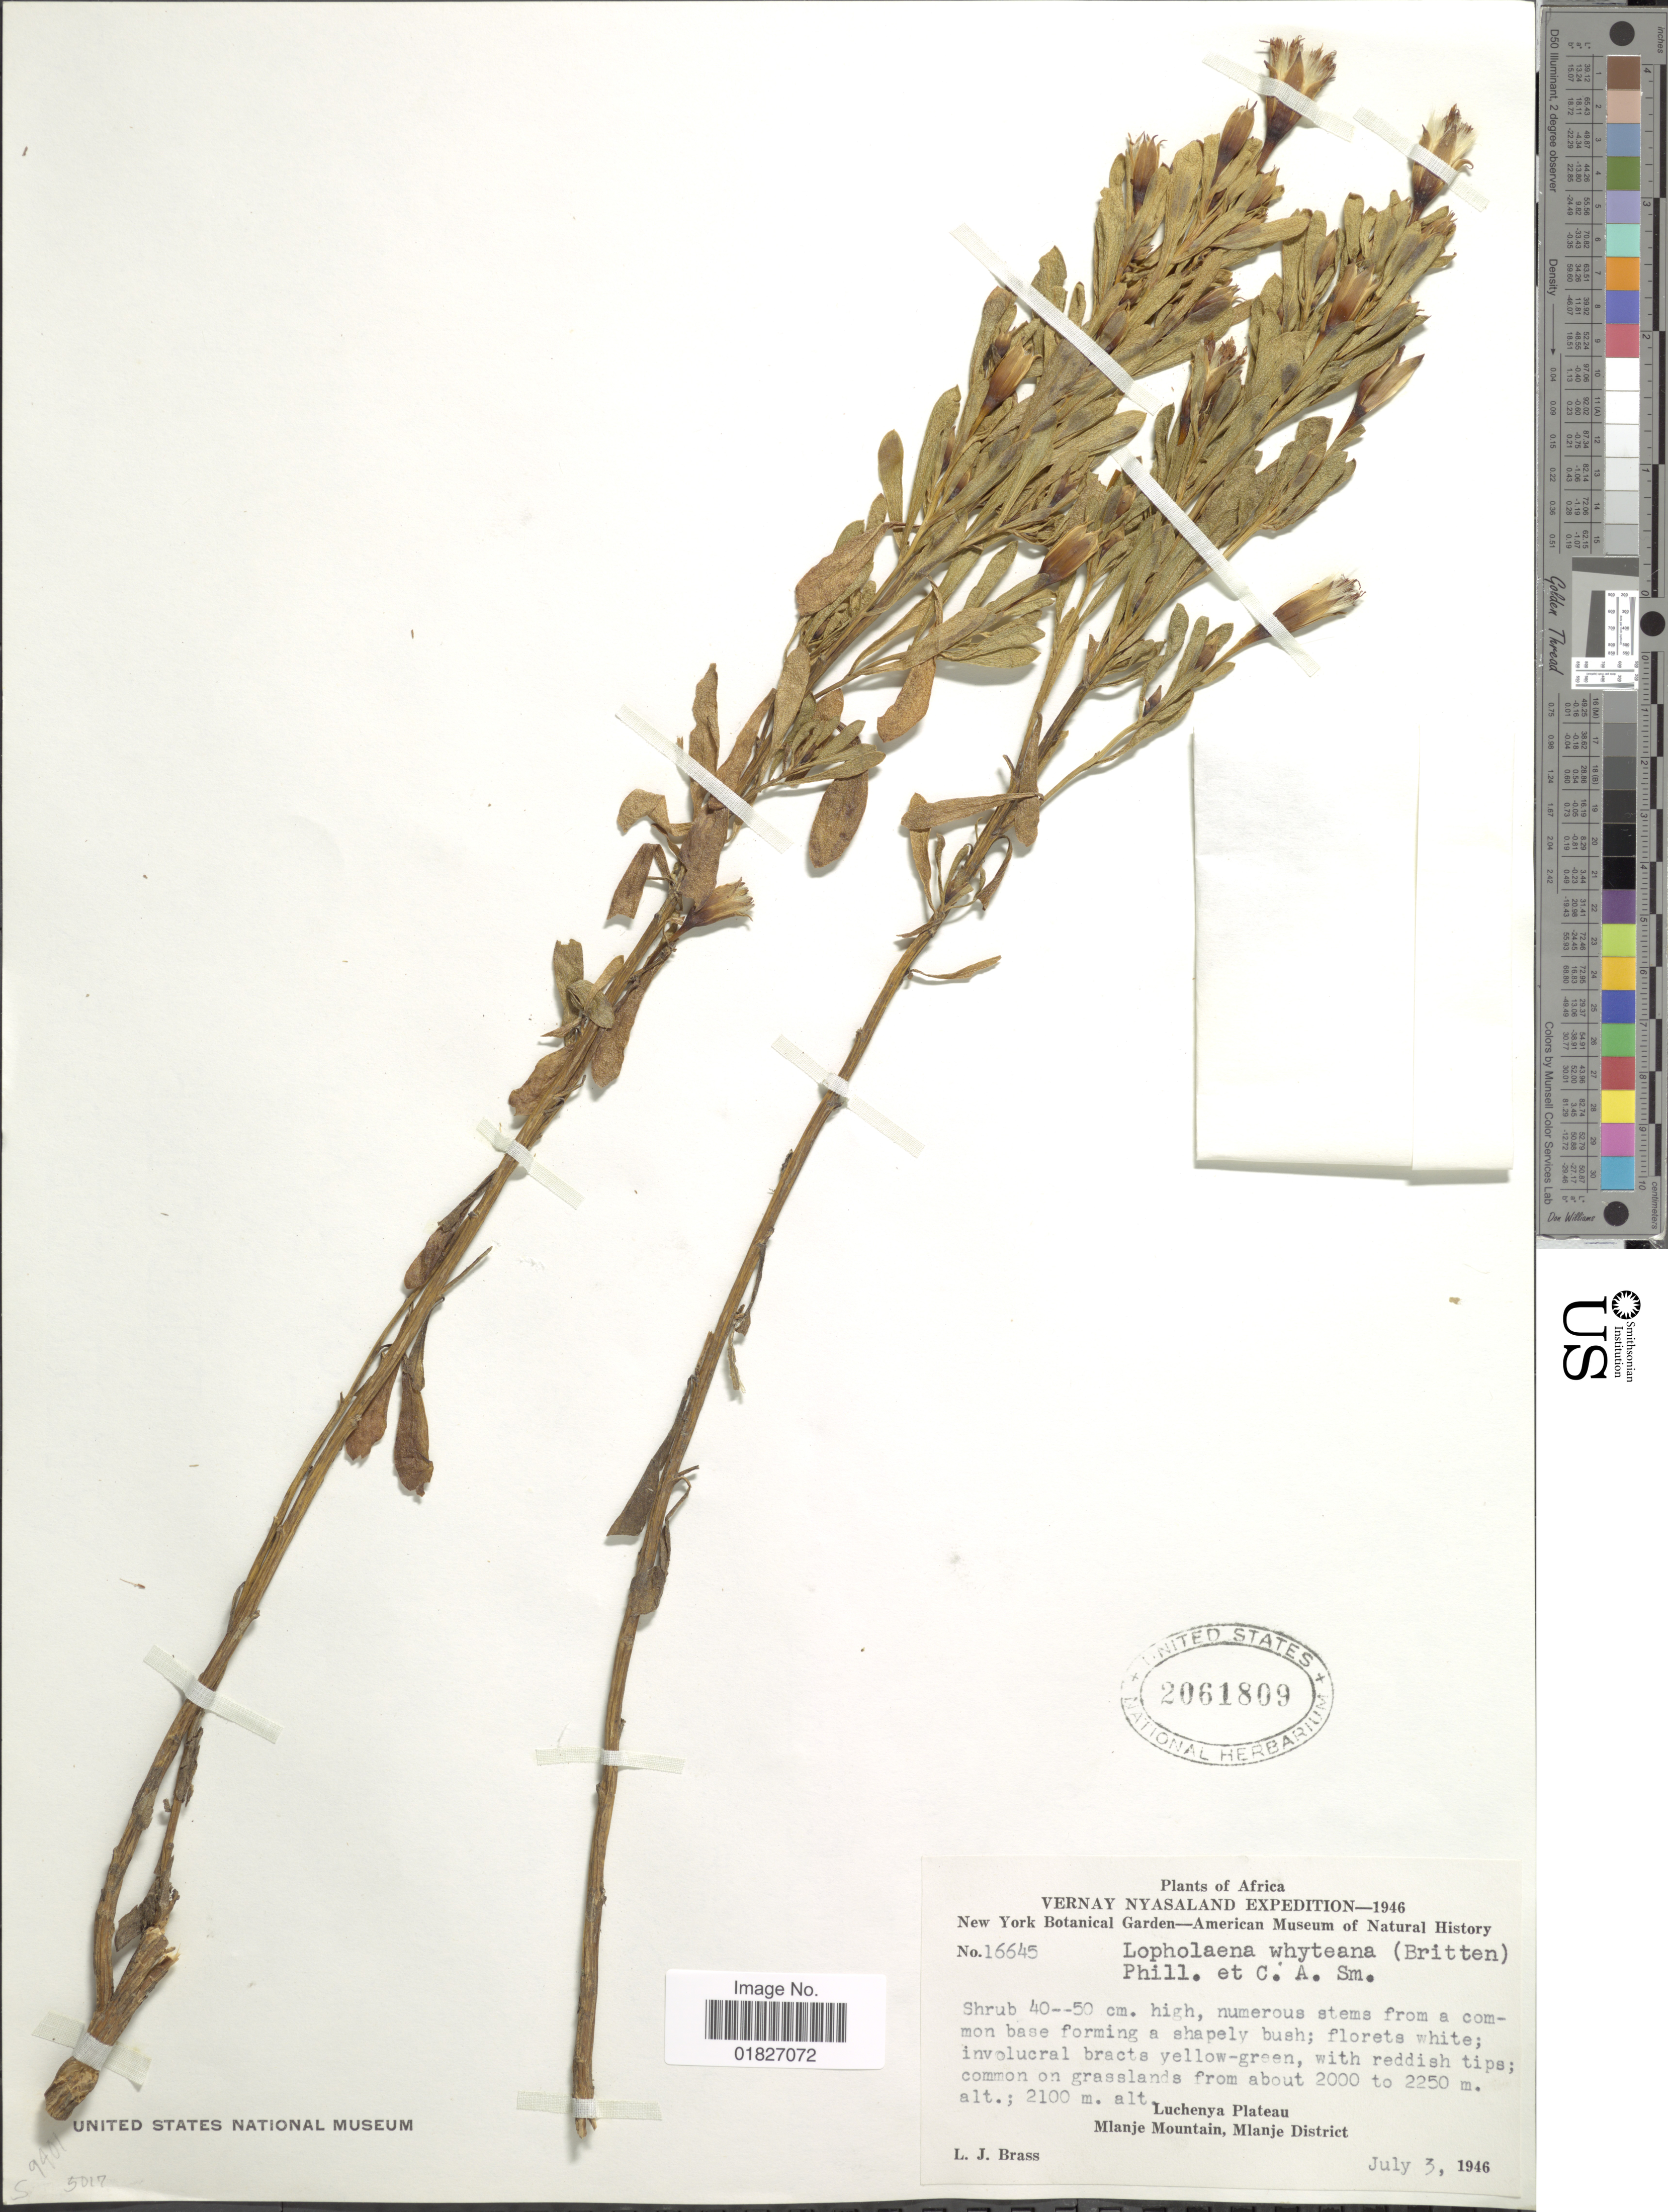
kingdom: Plantae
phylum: Tracheophyta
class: Magnoliopsida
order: Asterales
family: Asteraceae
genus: Lopholaena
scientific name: Lopholaena whyteana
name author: Phillips & C.A. Sm.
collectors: L. J. Brass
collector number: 16645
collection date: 1946-07-03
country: Malawi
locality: Africa, Vernay Nyasaland, Luchenya Plateau, Mlanje Mountain, Mlanje District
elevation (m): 2000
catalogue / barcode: US 2061809